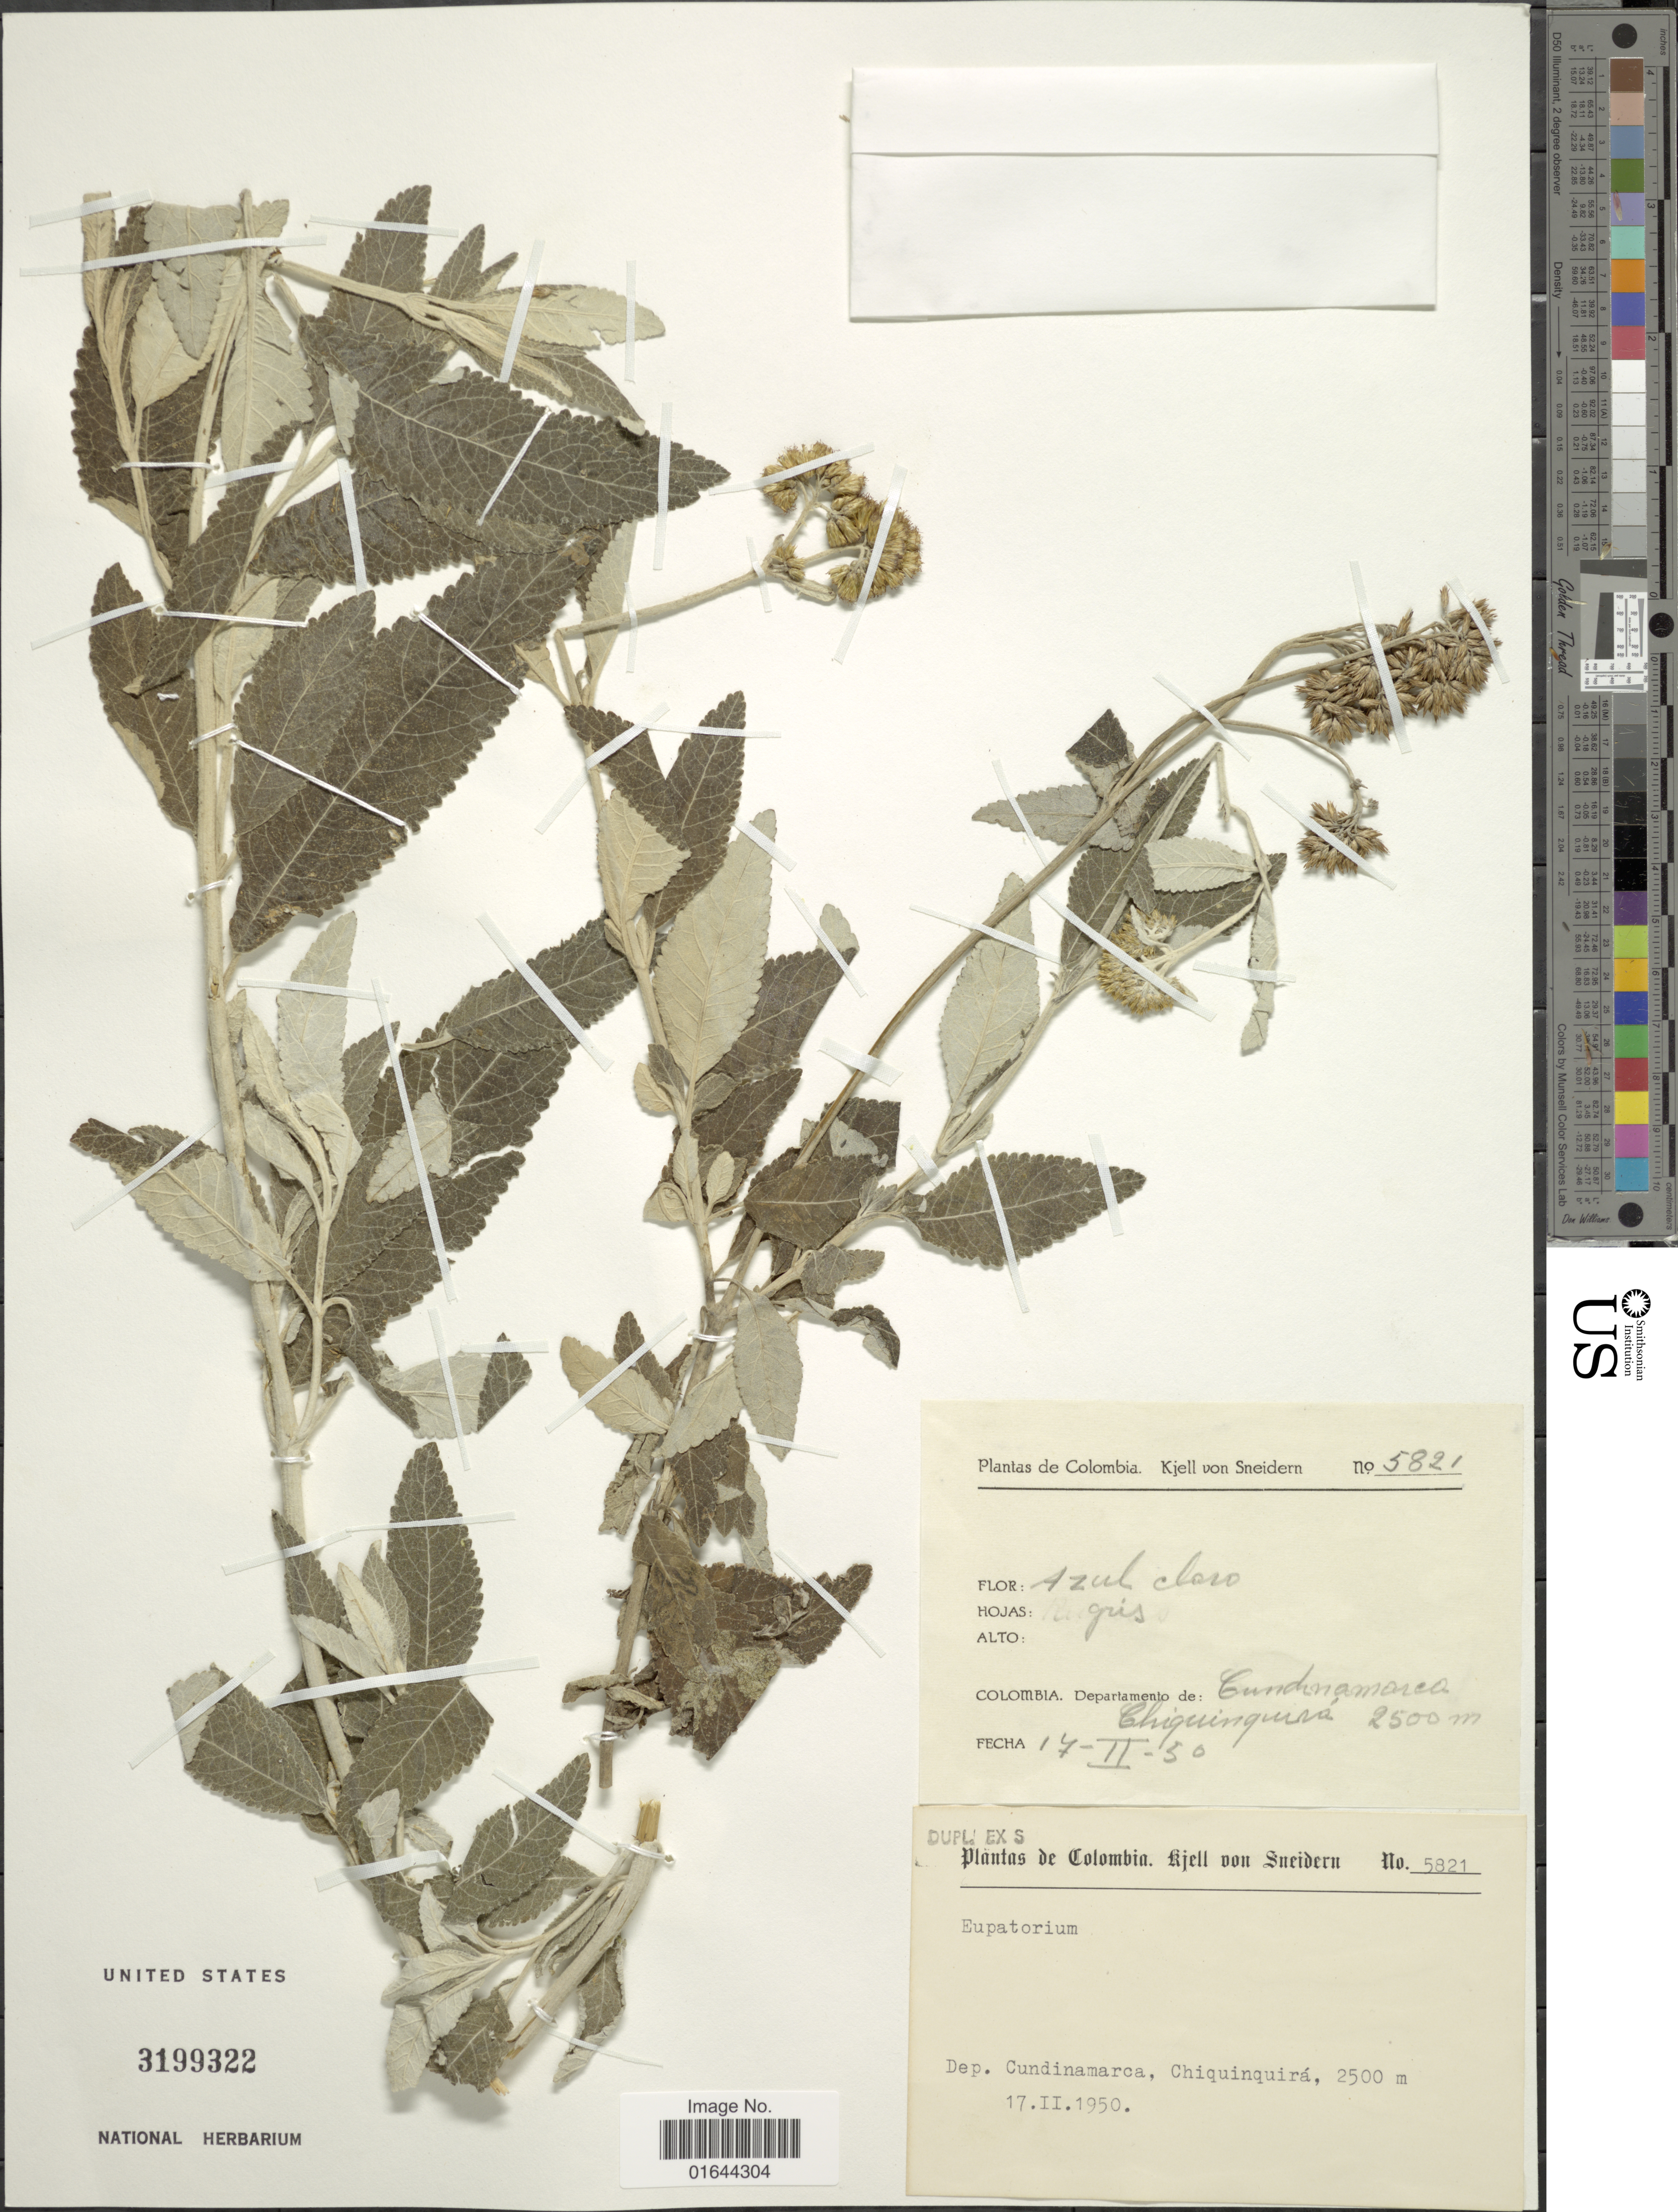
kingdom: Plantae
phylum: Tracheophyta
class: Magnoliopsida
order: Asterales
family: Asteraceae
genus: Lourteigia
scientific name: Lourteigia stoechadifolia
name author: (L. f.) R.M. King & H. Rob.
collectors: K. von Sneidern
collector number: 5821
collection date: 1950-02-17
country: Colombia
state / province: Cundinamarca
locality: Dep. Cundinamarca, Chiquinquira.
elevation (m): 2500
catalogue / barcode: US 3199322